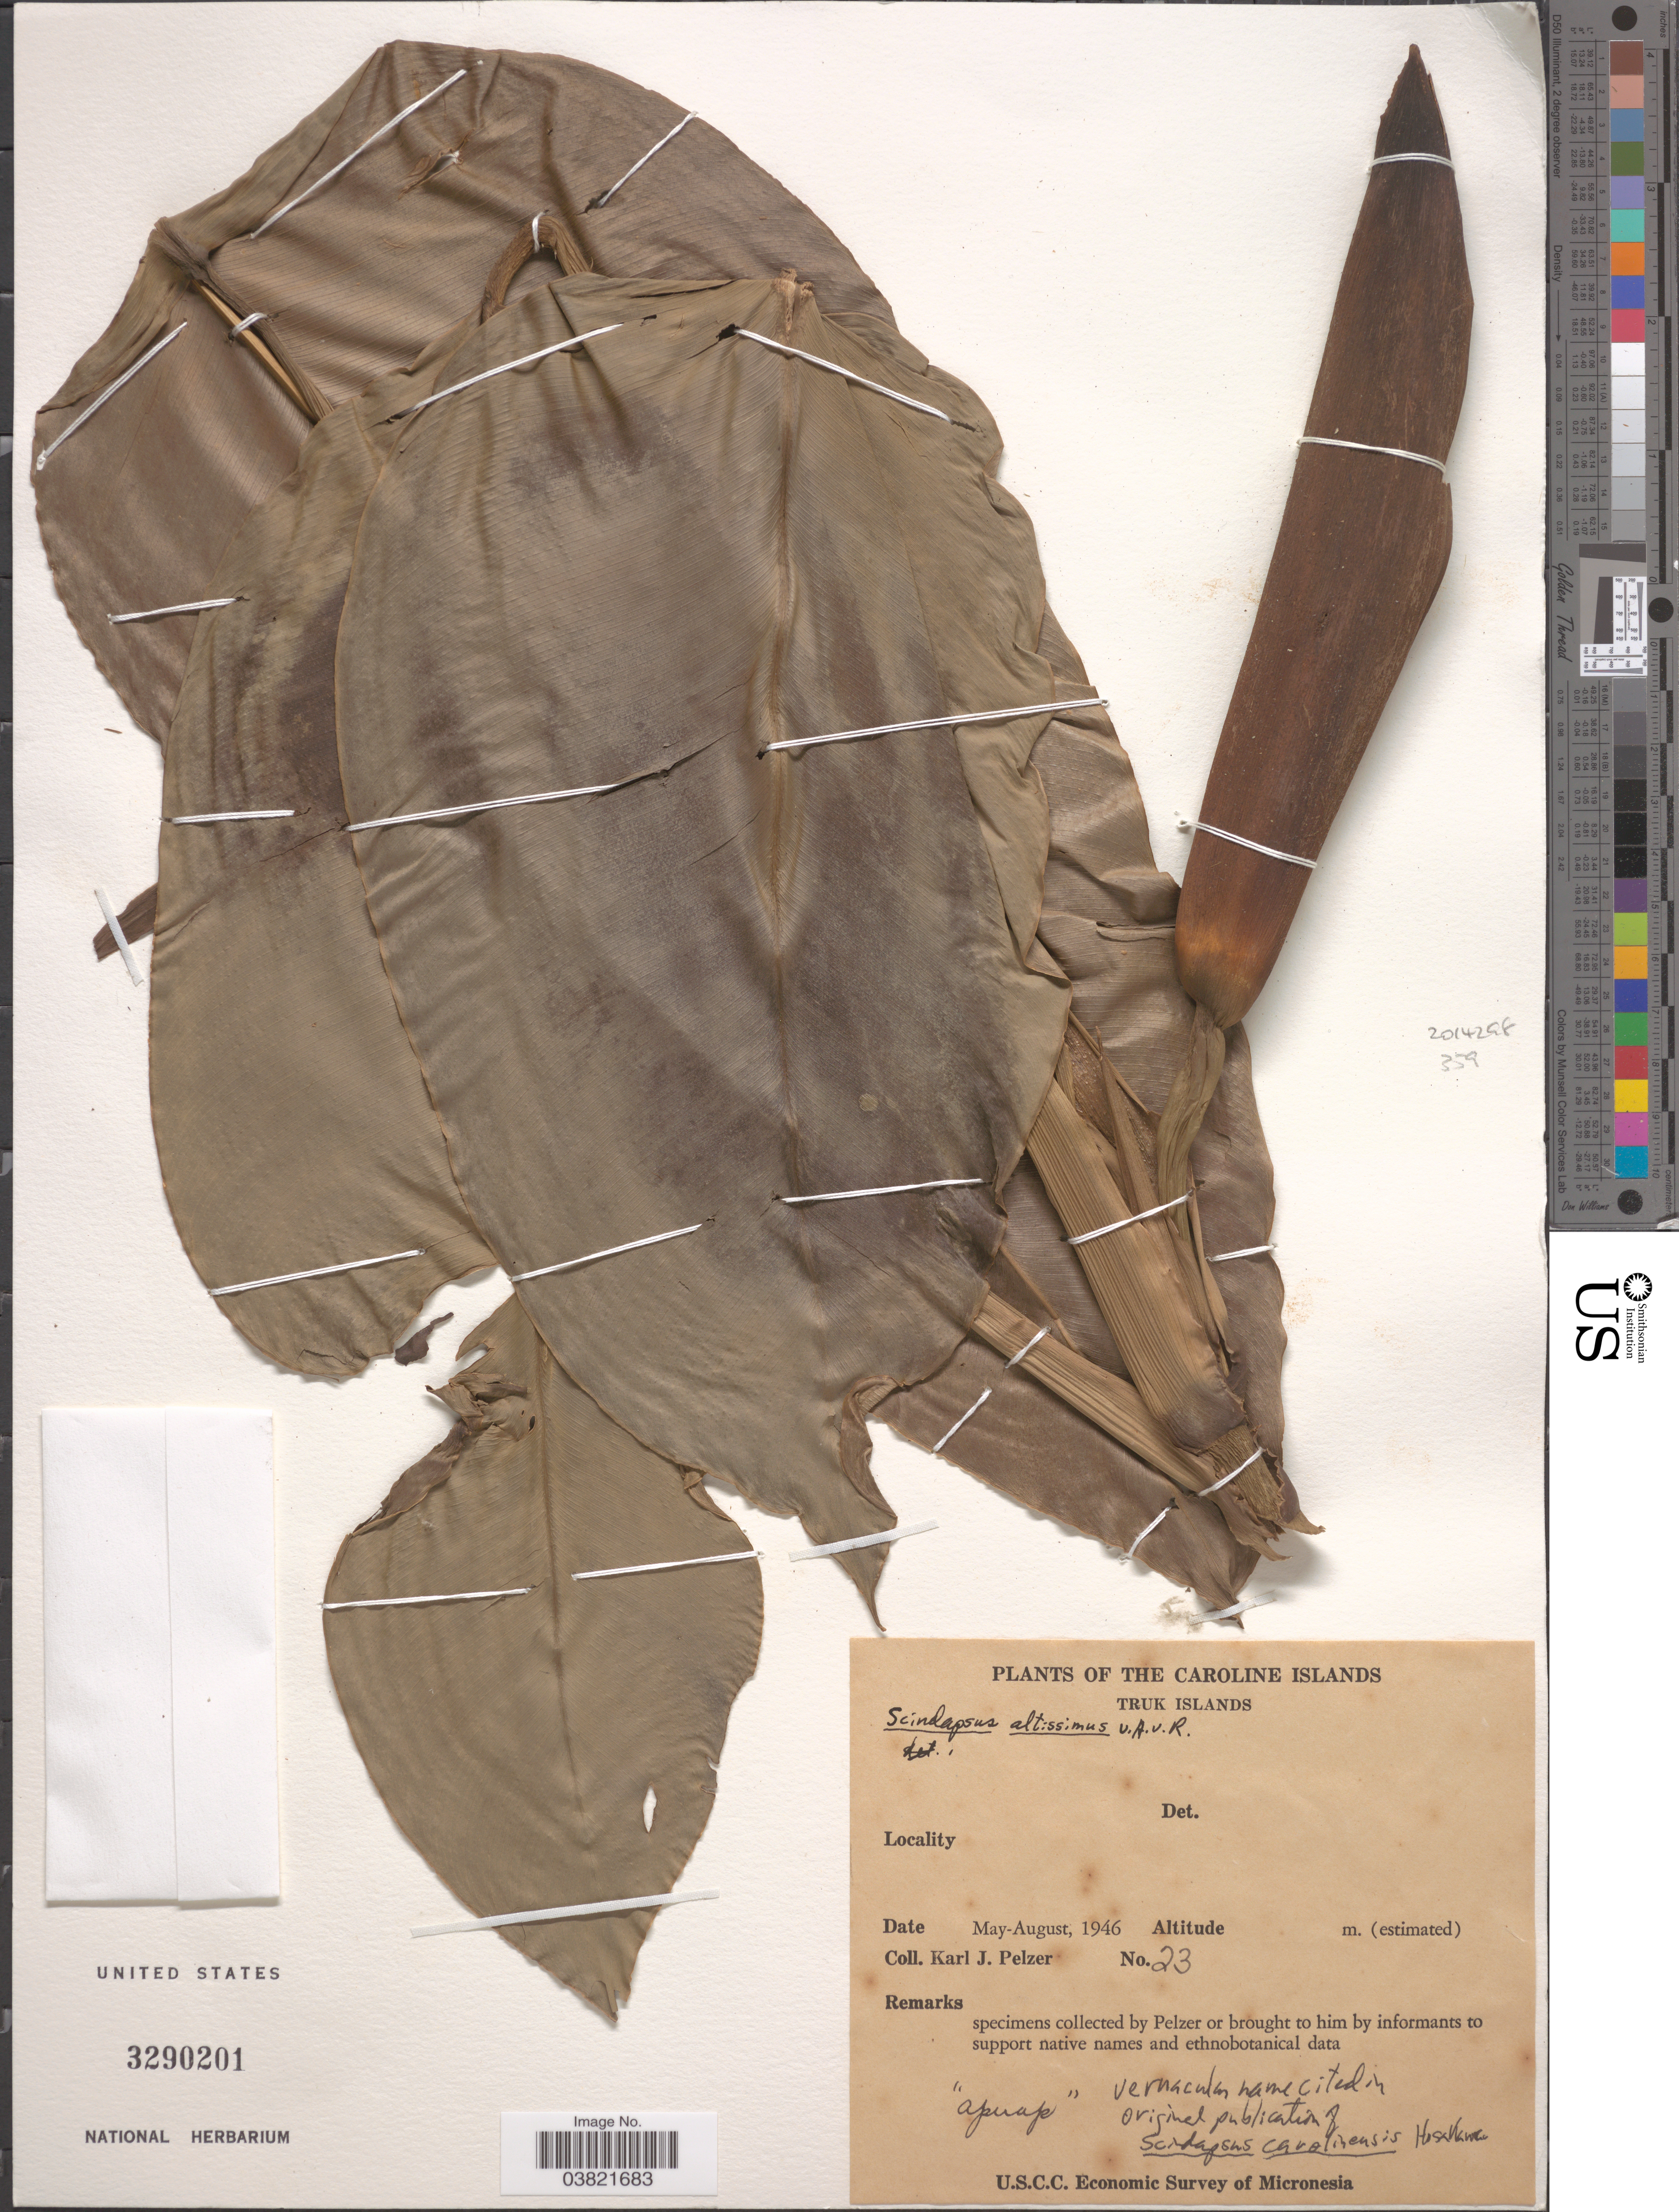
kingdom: Plantae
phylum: Tracheophyta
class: Liliopsida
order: Alismatales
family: Araceae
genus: Scindapsus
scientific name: Scindapsus altissimus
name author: Alderw.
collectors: K. J. Pelzer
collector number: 23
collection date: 1946-05/1946-08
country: Micronesia, Federated States of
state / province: Truk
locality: Caroline Islands. Truk Islands.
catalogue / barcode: US 3290201